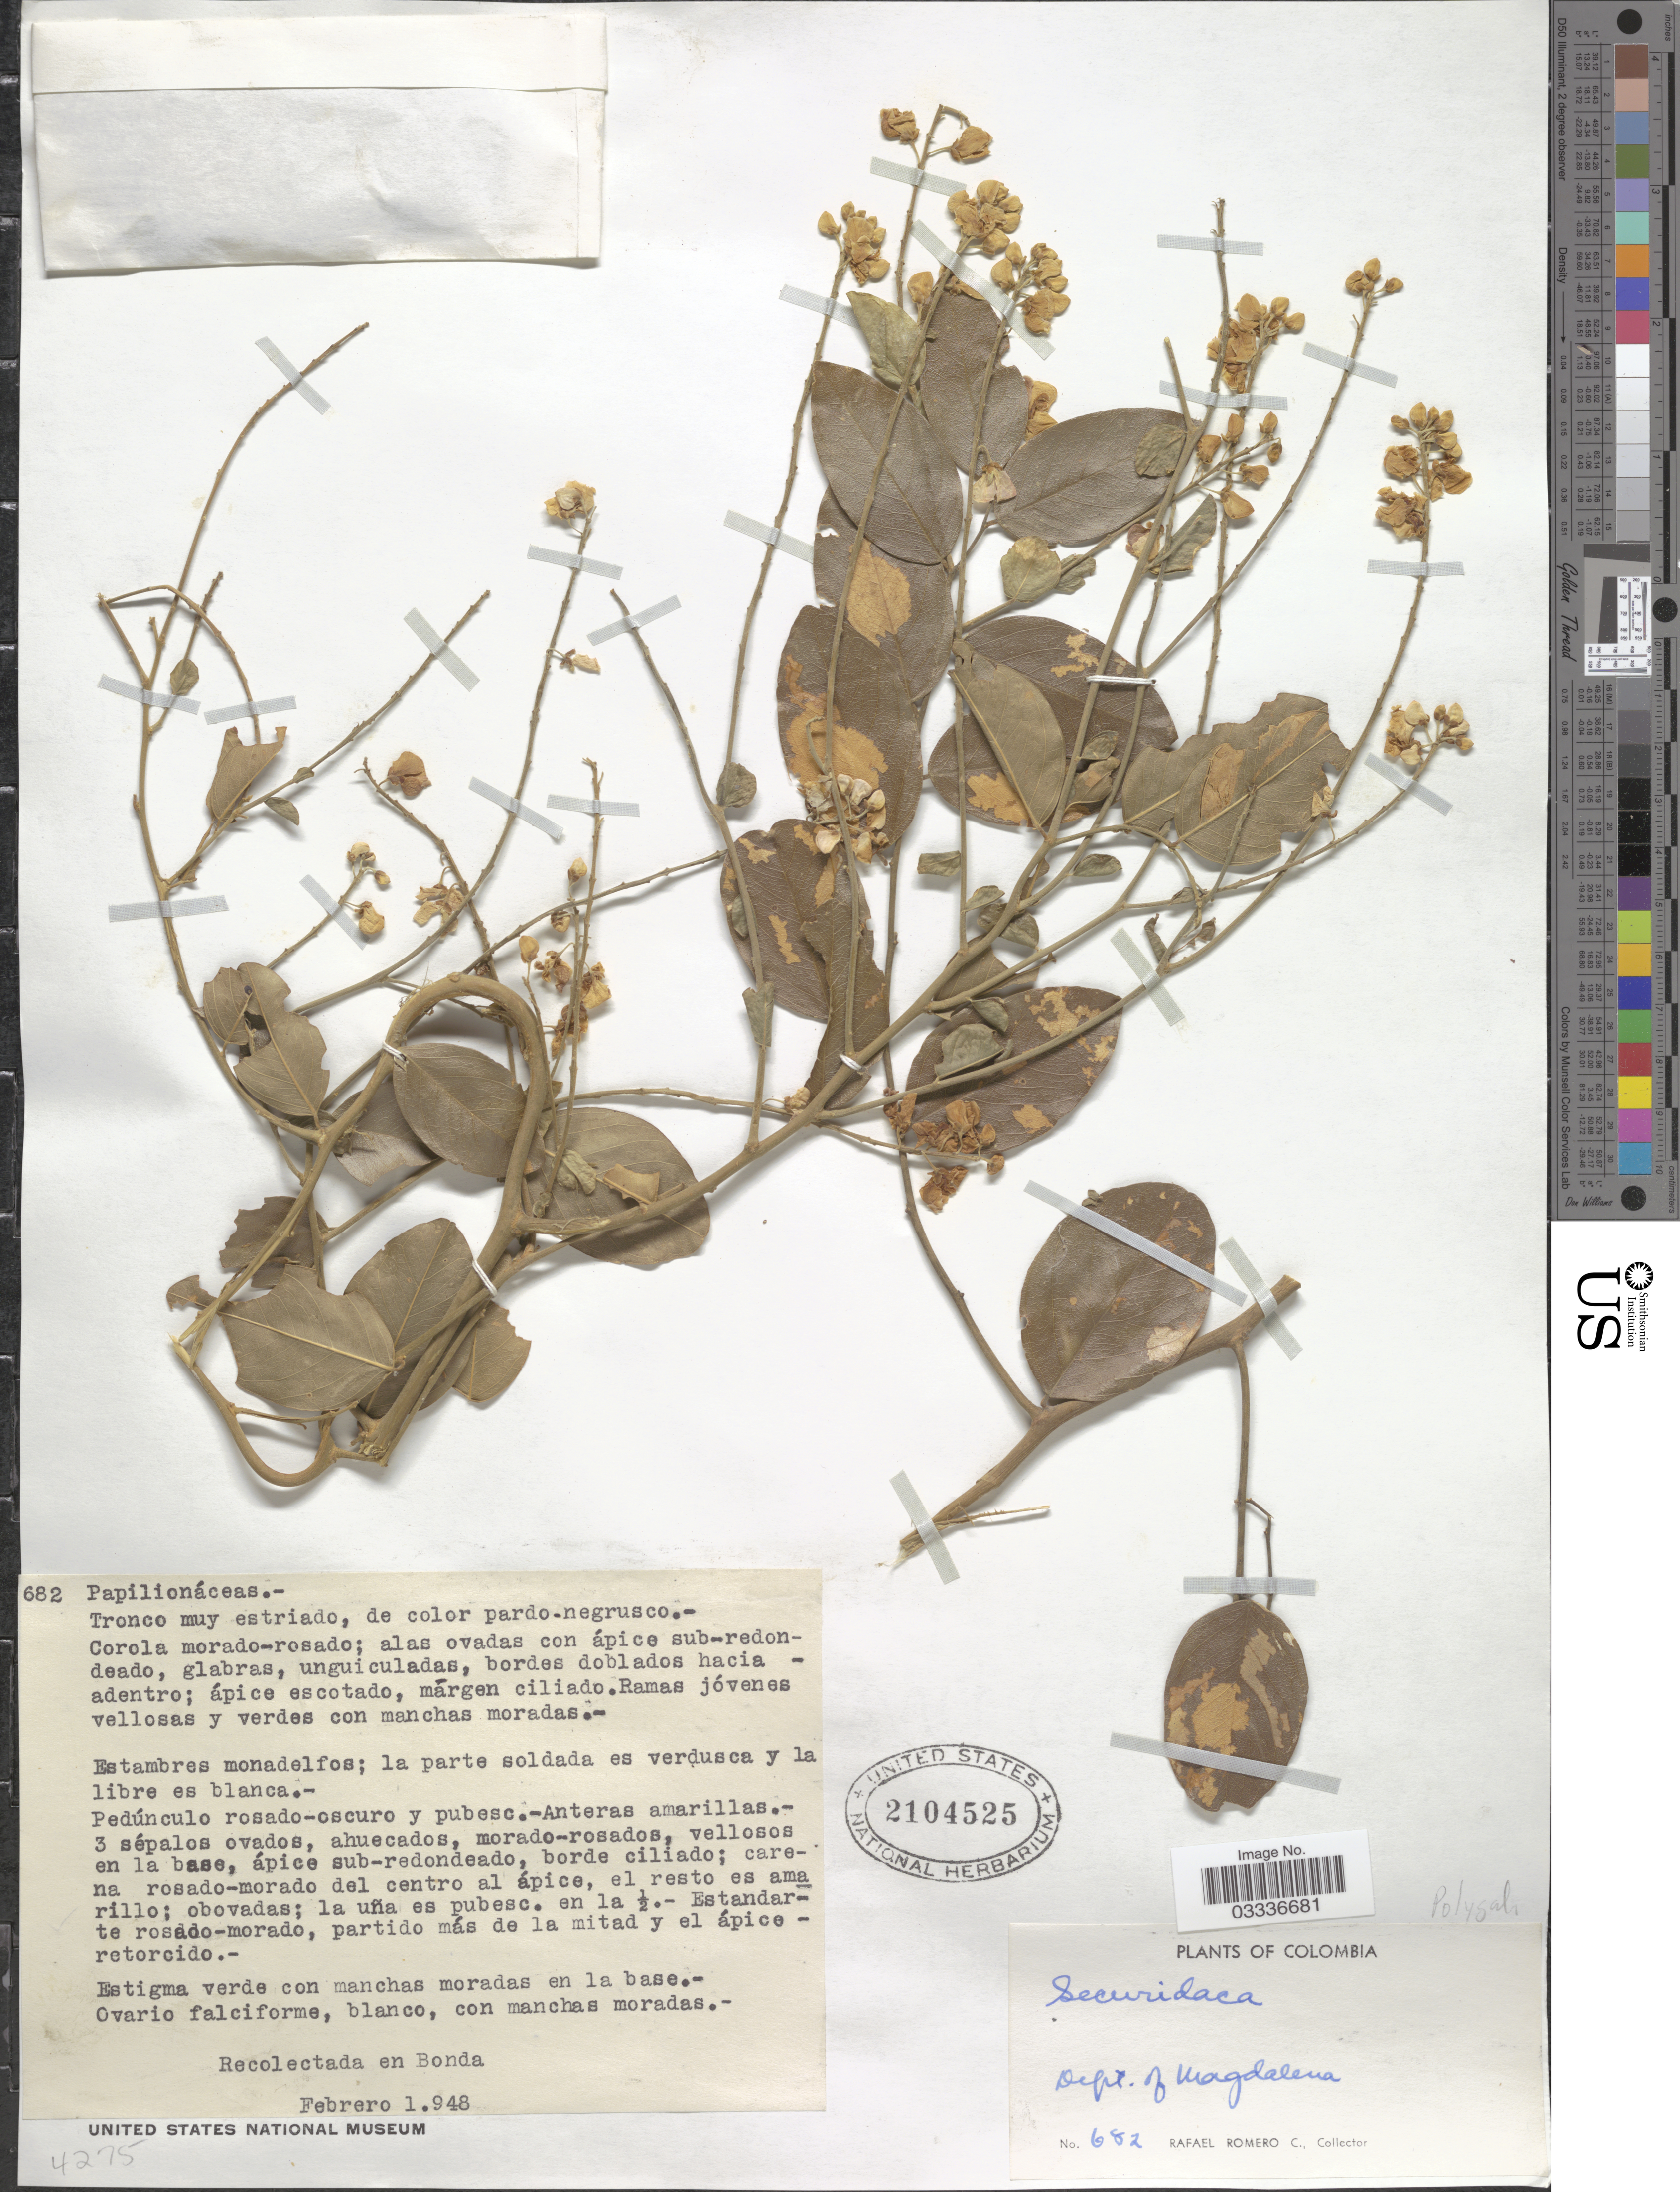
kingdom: Plantae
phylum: Tracheophyta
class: Magnoliopsida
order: Fabales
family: Polygalaceae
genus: Securidaca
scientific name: Securidaca sp.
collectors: R. Romero Castañeda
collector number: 682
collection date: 1948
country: Colombia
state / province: Magdalena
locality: Dept. of Magdalena. En Bonda.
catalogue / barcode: US 2104525